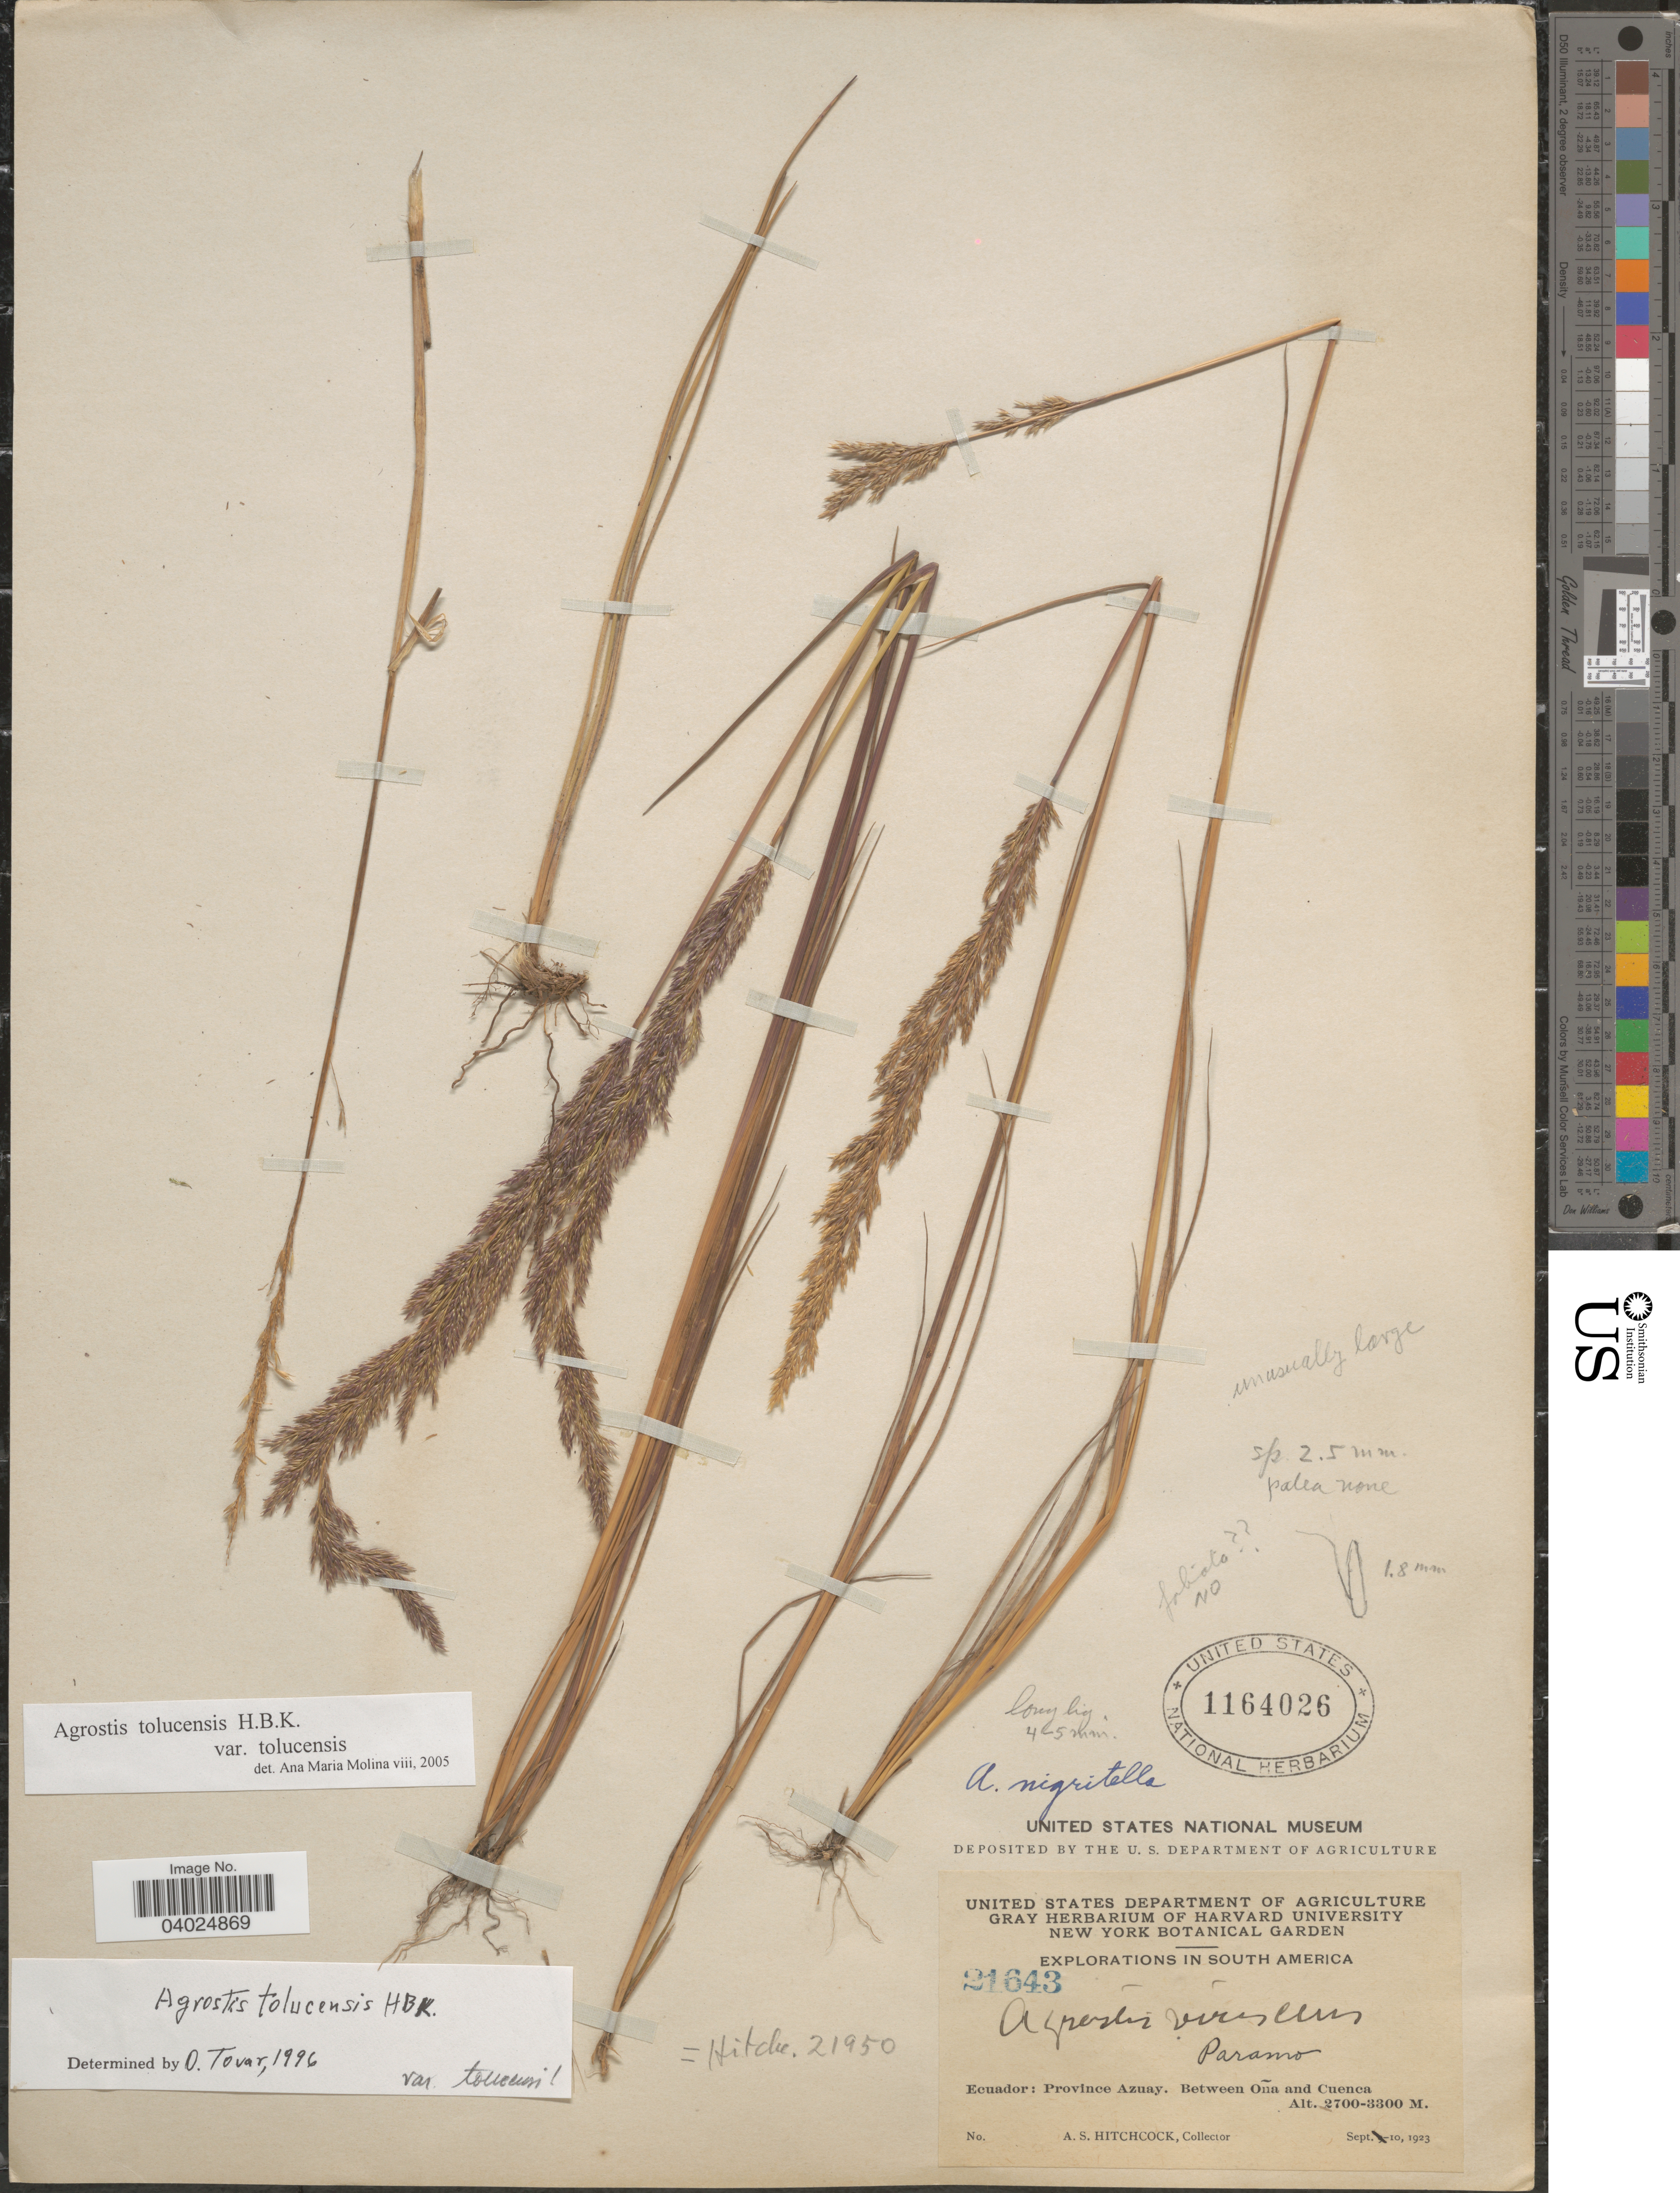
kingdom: Plantae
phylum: Tracheophyta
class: Liliopsida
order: Poales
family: Poaceae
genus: Agrostis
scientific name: Agrostis tolucensis Kunth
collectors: A. S. Hitchcock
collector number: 21643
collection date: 1923-09-10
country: Ecuador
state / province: Azuay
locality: Paramo. Between Oña and Cuenca.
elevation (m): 2700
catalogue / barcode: US 1164026